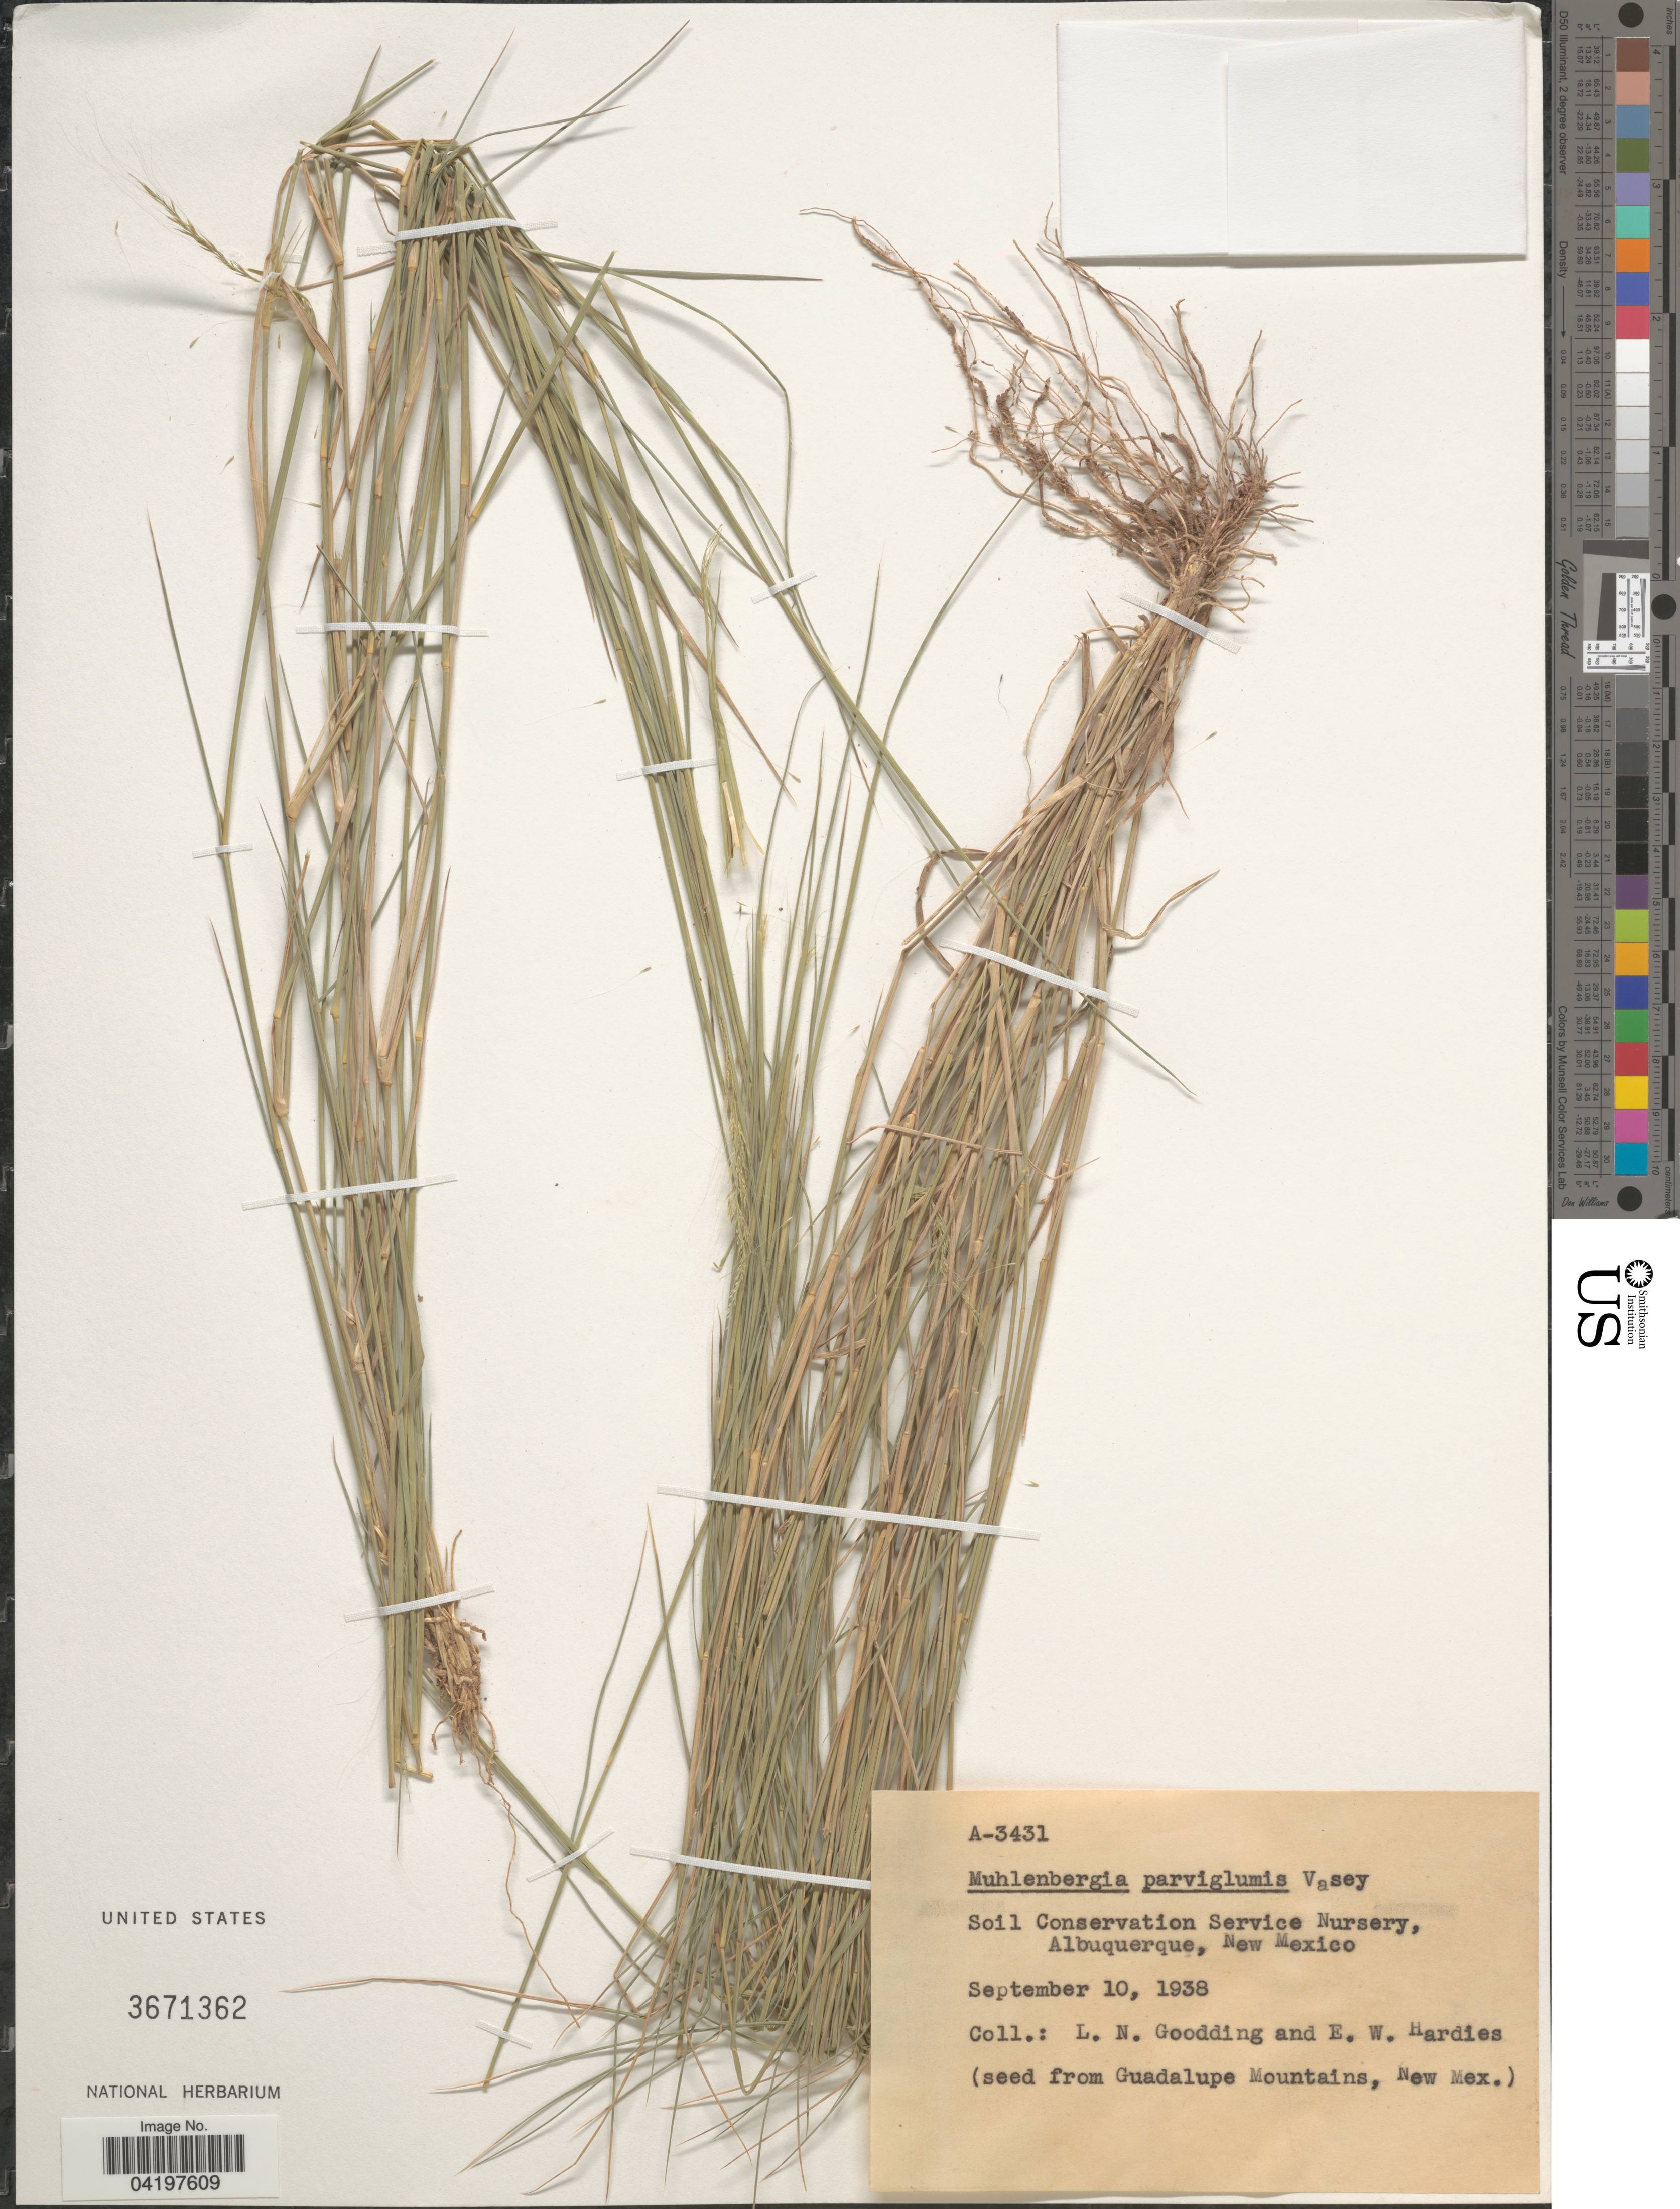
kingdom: Plantae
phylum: Tracheophyta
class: Liliopsida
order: Poales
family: Poaceae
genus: Muhlenbergia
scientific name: Muhlenbergia spiciformis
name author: Trin.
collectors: L. N. Goodding & E. Hardies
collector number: A-3431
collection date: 1938-09-10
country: United States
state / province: New Mexico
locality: Soil Conseervation Service Nursery, Albuquerque.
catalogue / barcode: US 3671362